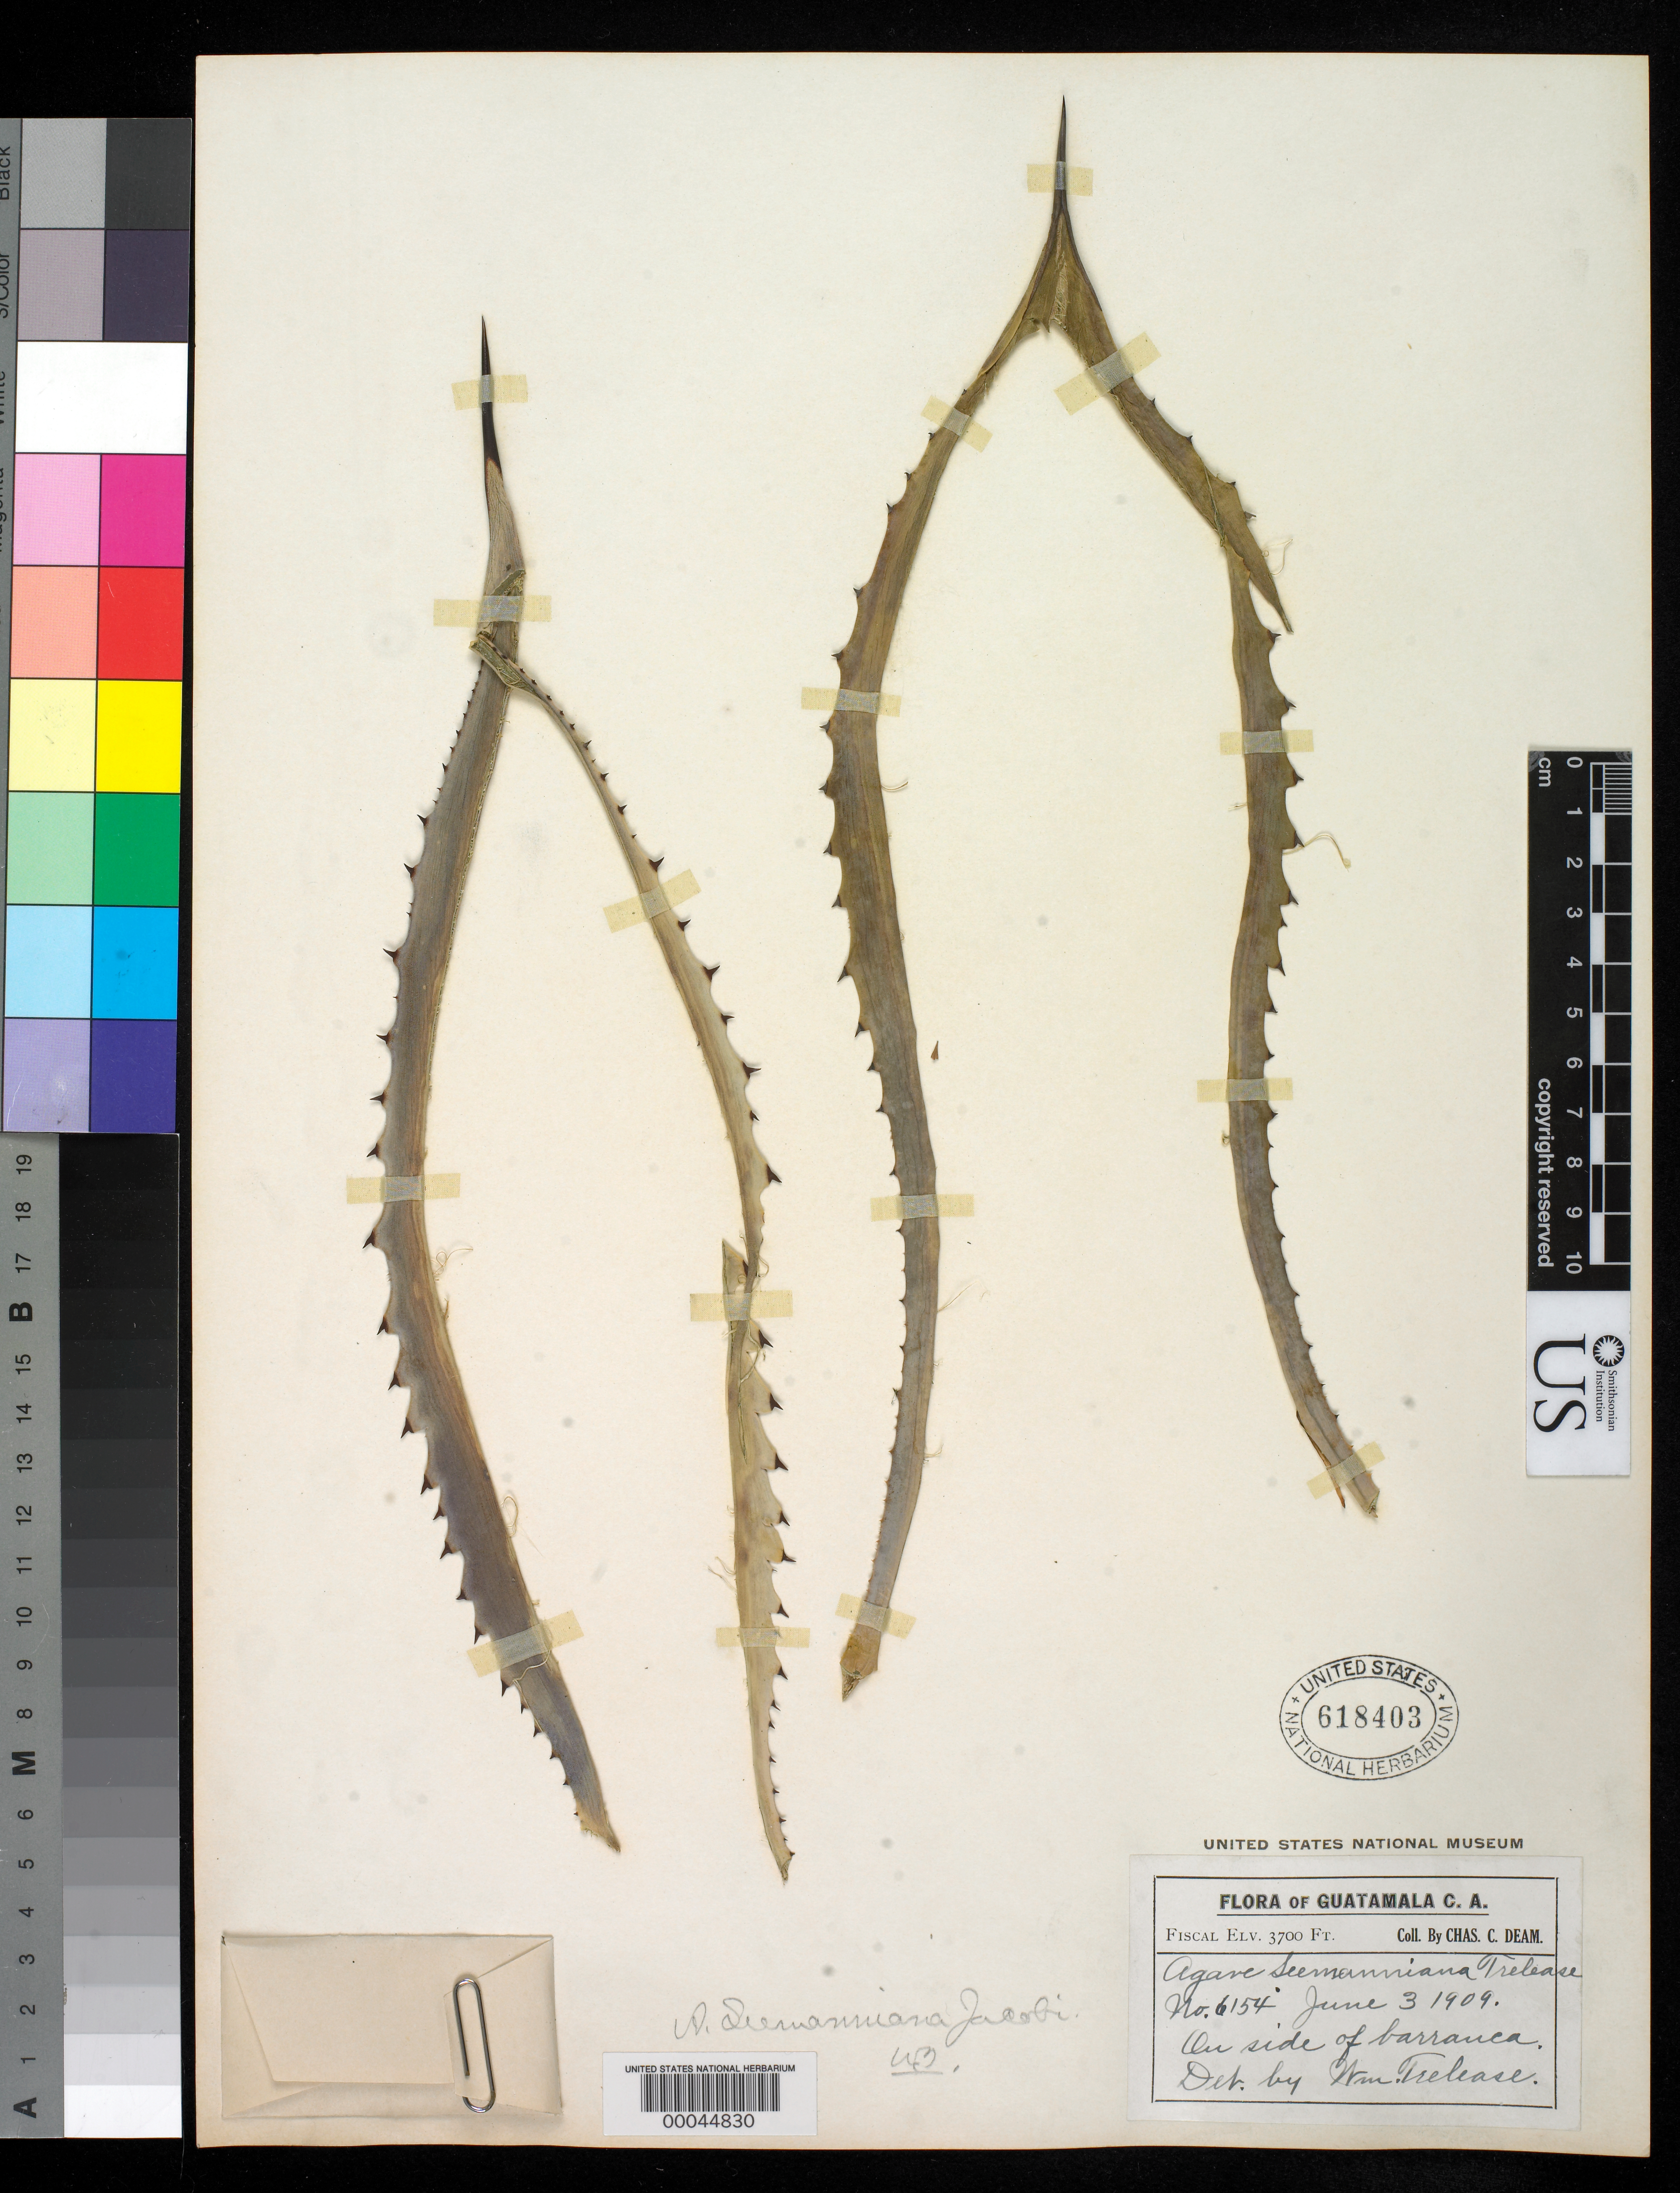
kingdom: Plantae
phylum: Tracheophyta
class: Liliopsida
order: Asparagales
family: Asparagaceae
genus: Agave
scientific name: Agave seemanniana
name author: Jacobi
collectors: C. C. Deam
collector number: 6154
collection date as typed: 03 Jun 1909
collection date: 1909-06-03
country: Guatemala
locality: On side of barranca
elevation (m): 1128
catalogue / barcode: US 618403